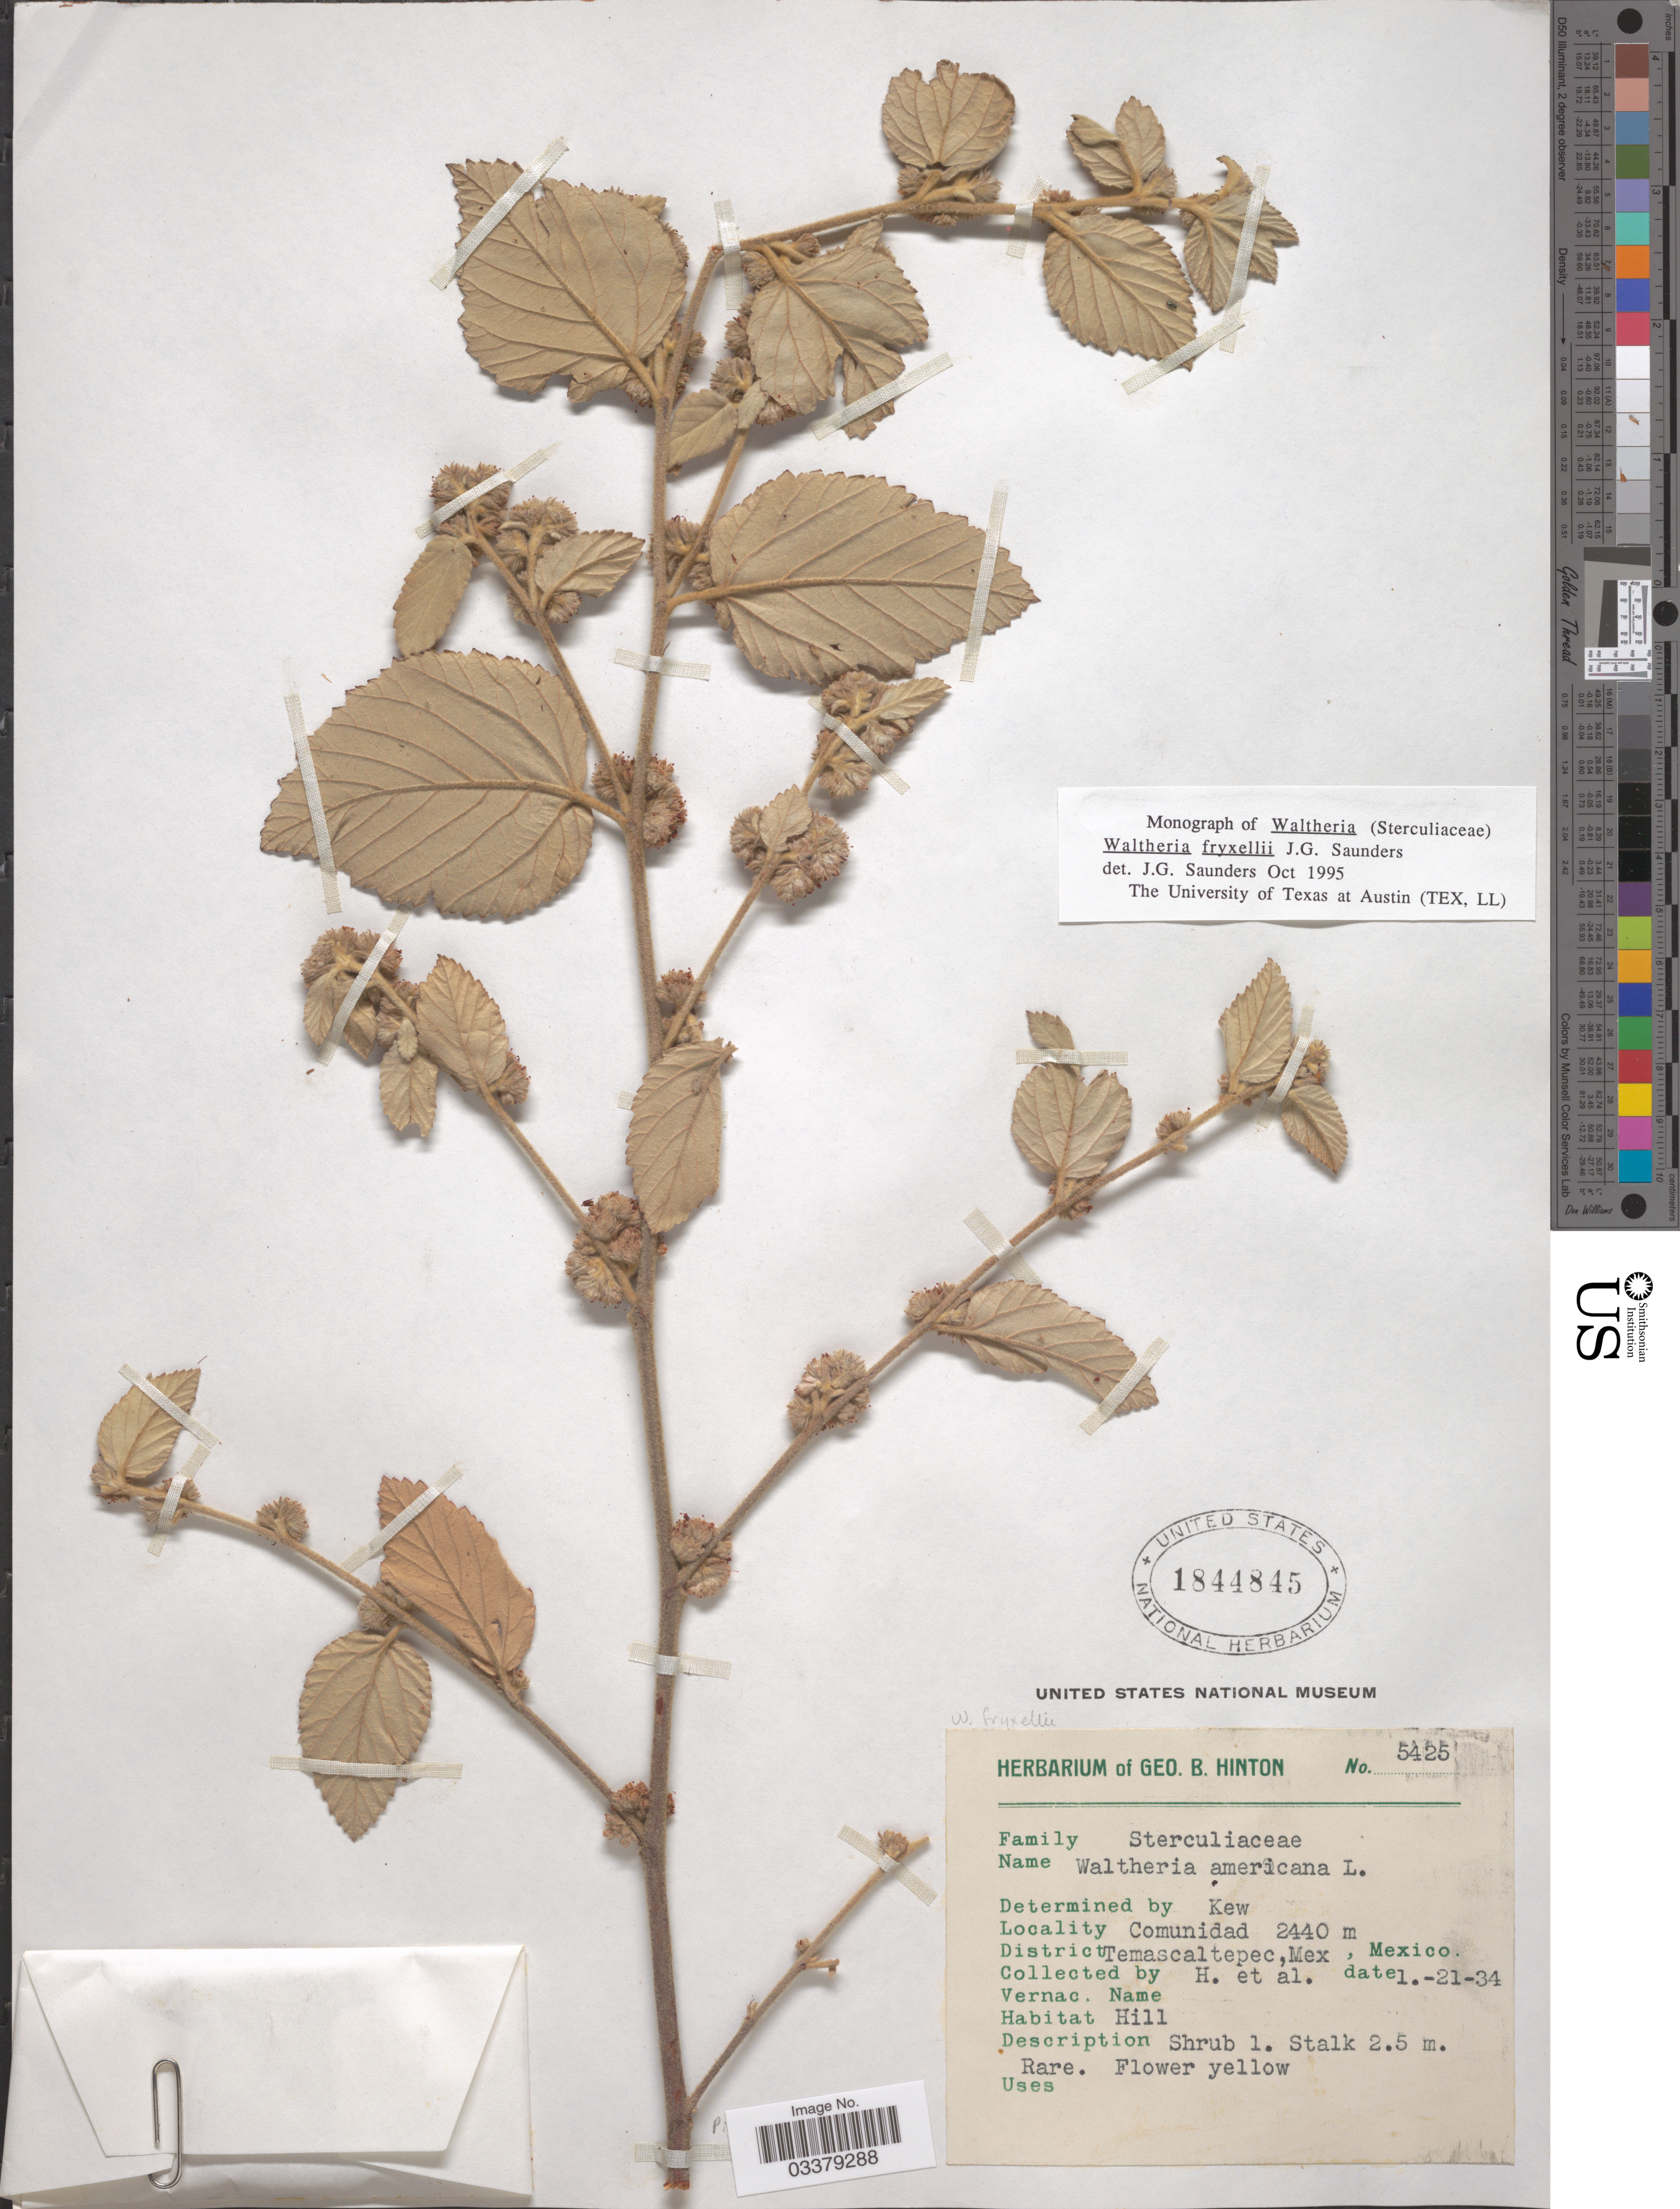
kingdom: Plantae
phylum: Tracheophyta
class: Magnoliopsida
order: Malvales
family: Malvaceae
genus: Waltheria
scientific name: Waltheria fryxellii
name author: J.G. Saunders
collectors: G. B. Hinton & et al.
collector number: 5425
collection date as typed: Transcribed d/m/y: 21/1/34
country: Mexico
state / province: México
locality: Comunidad. District Temascaltepec, Mex.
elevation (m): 2440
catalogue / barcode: US 1844845